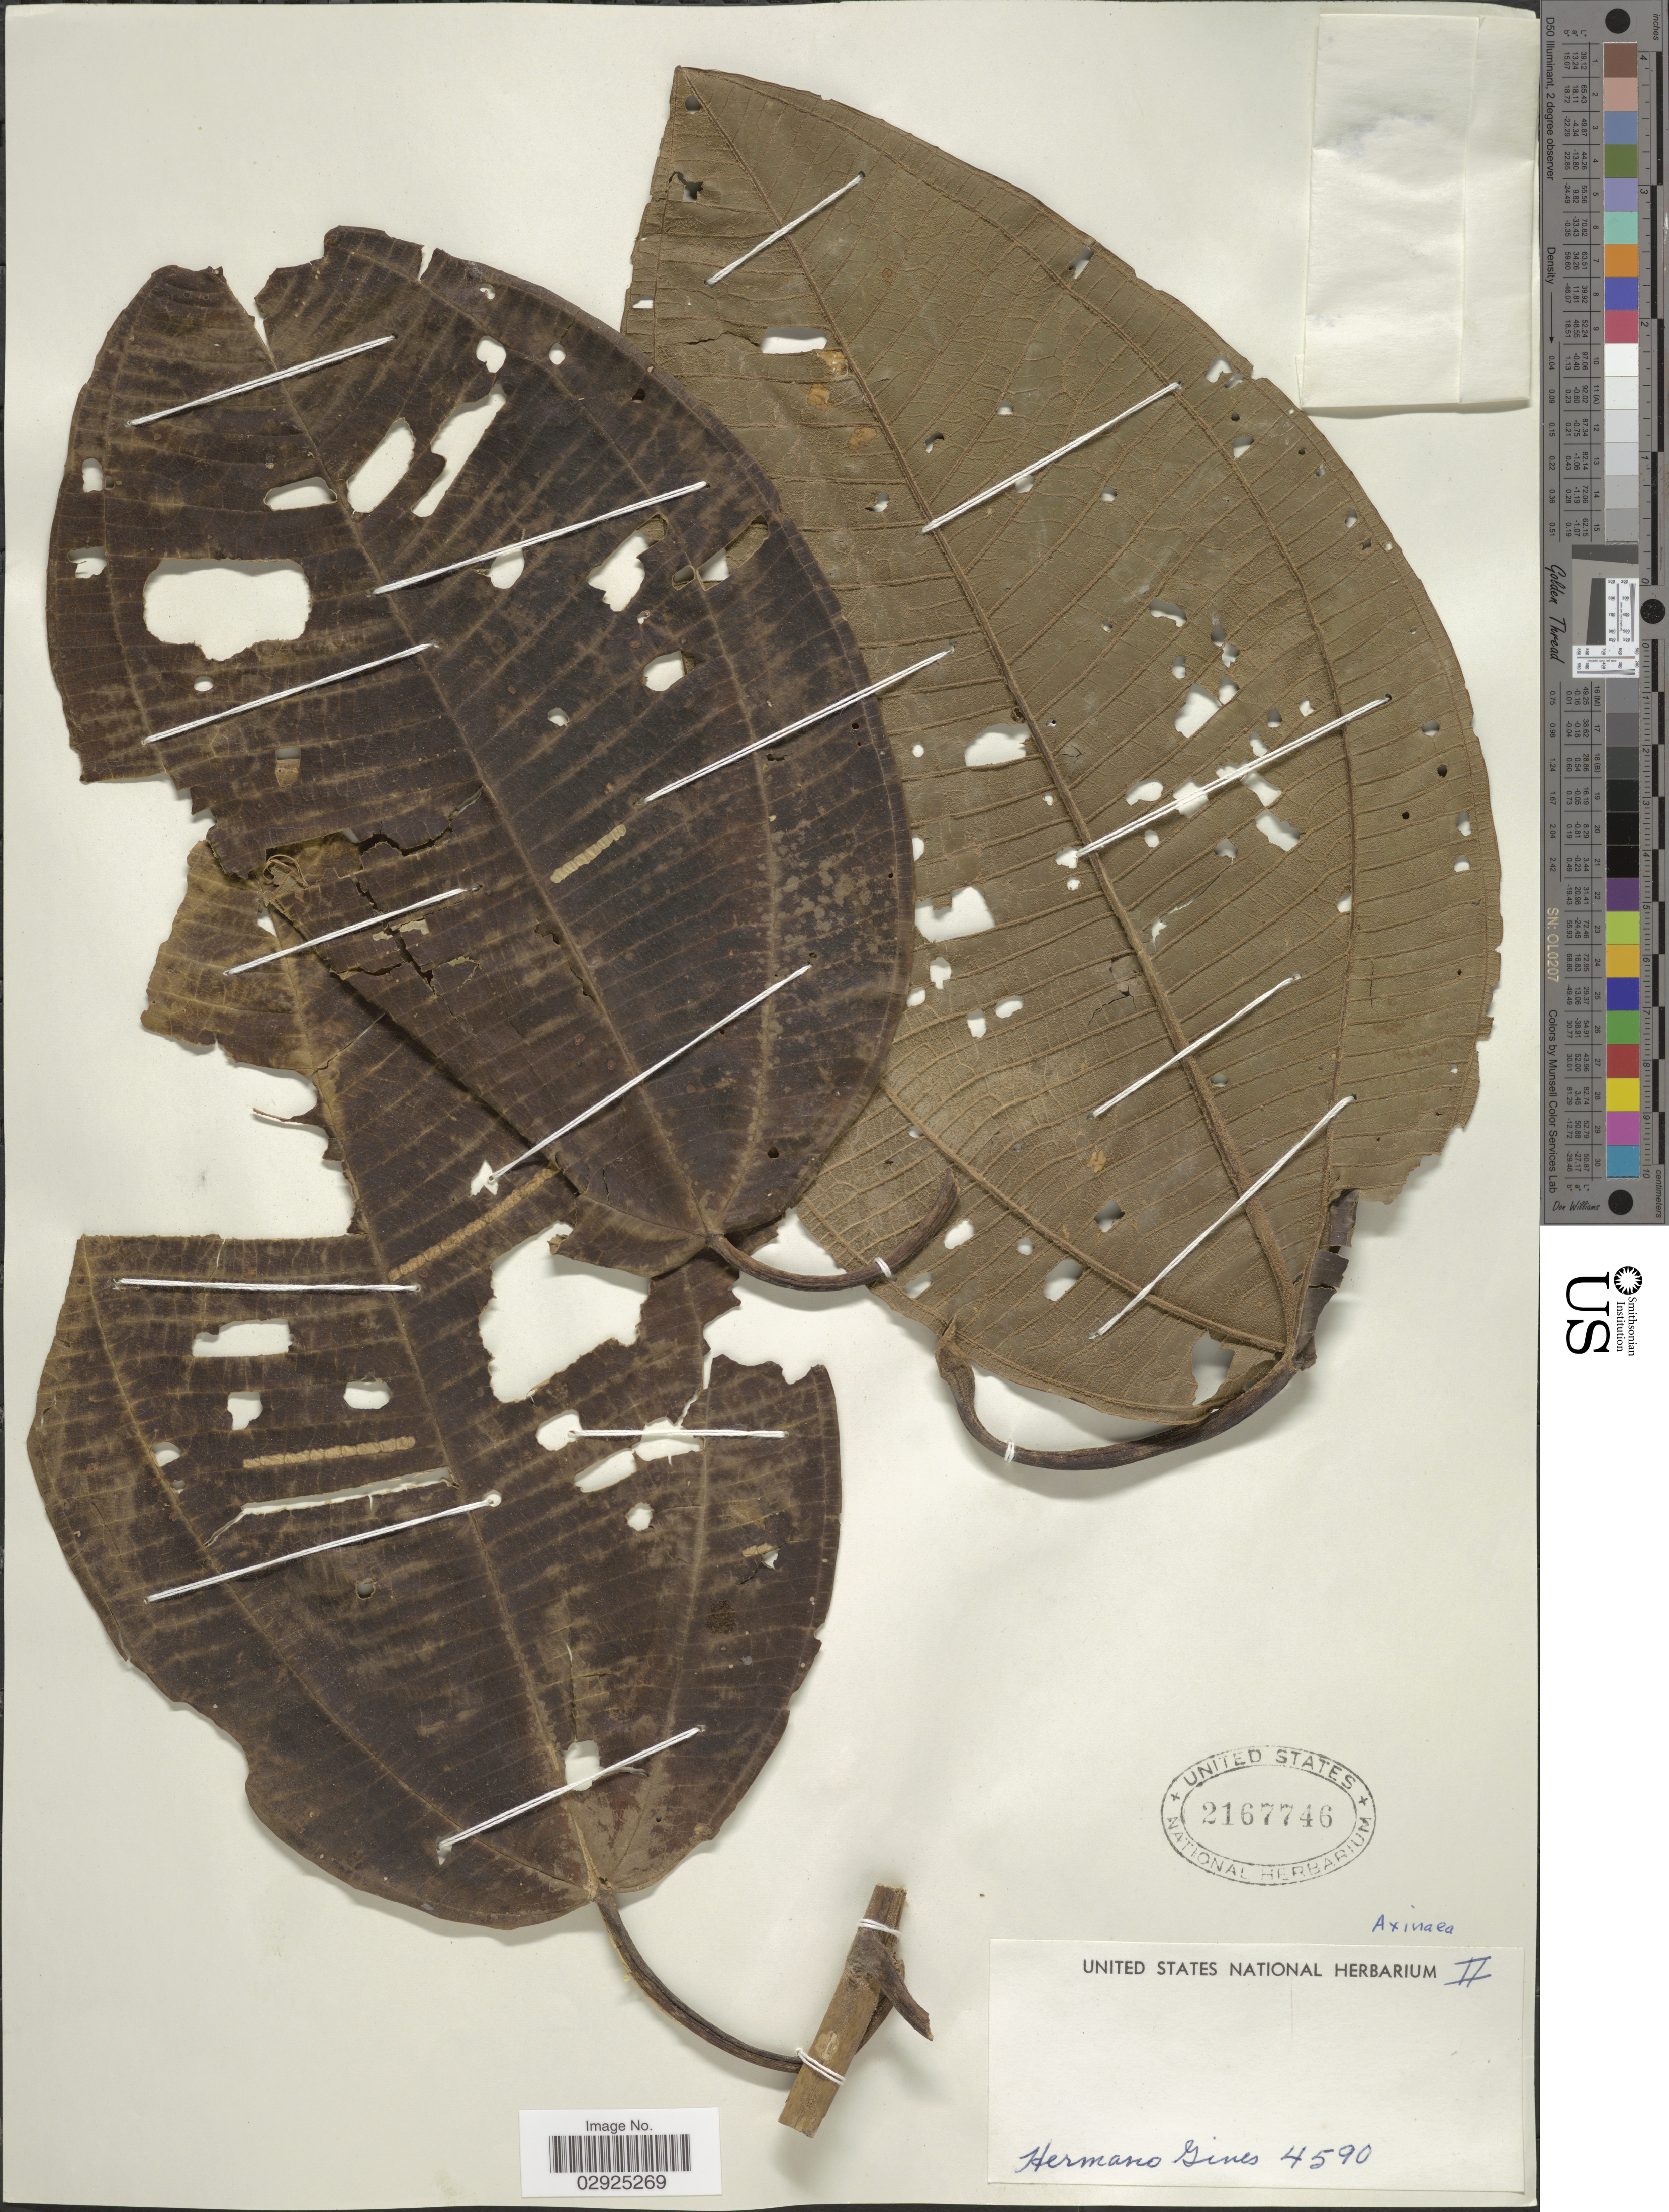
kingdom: Plantae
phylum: Tracheophyta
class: Magnoliopsida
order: Myrtales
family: Melastomataceae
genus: Meriania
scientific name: Meriania macrophylla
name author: (Benth.) Triana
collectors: Bro. Gines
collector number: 4590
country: Venezuela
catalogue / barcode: US 2167746